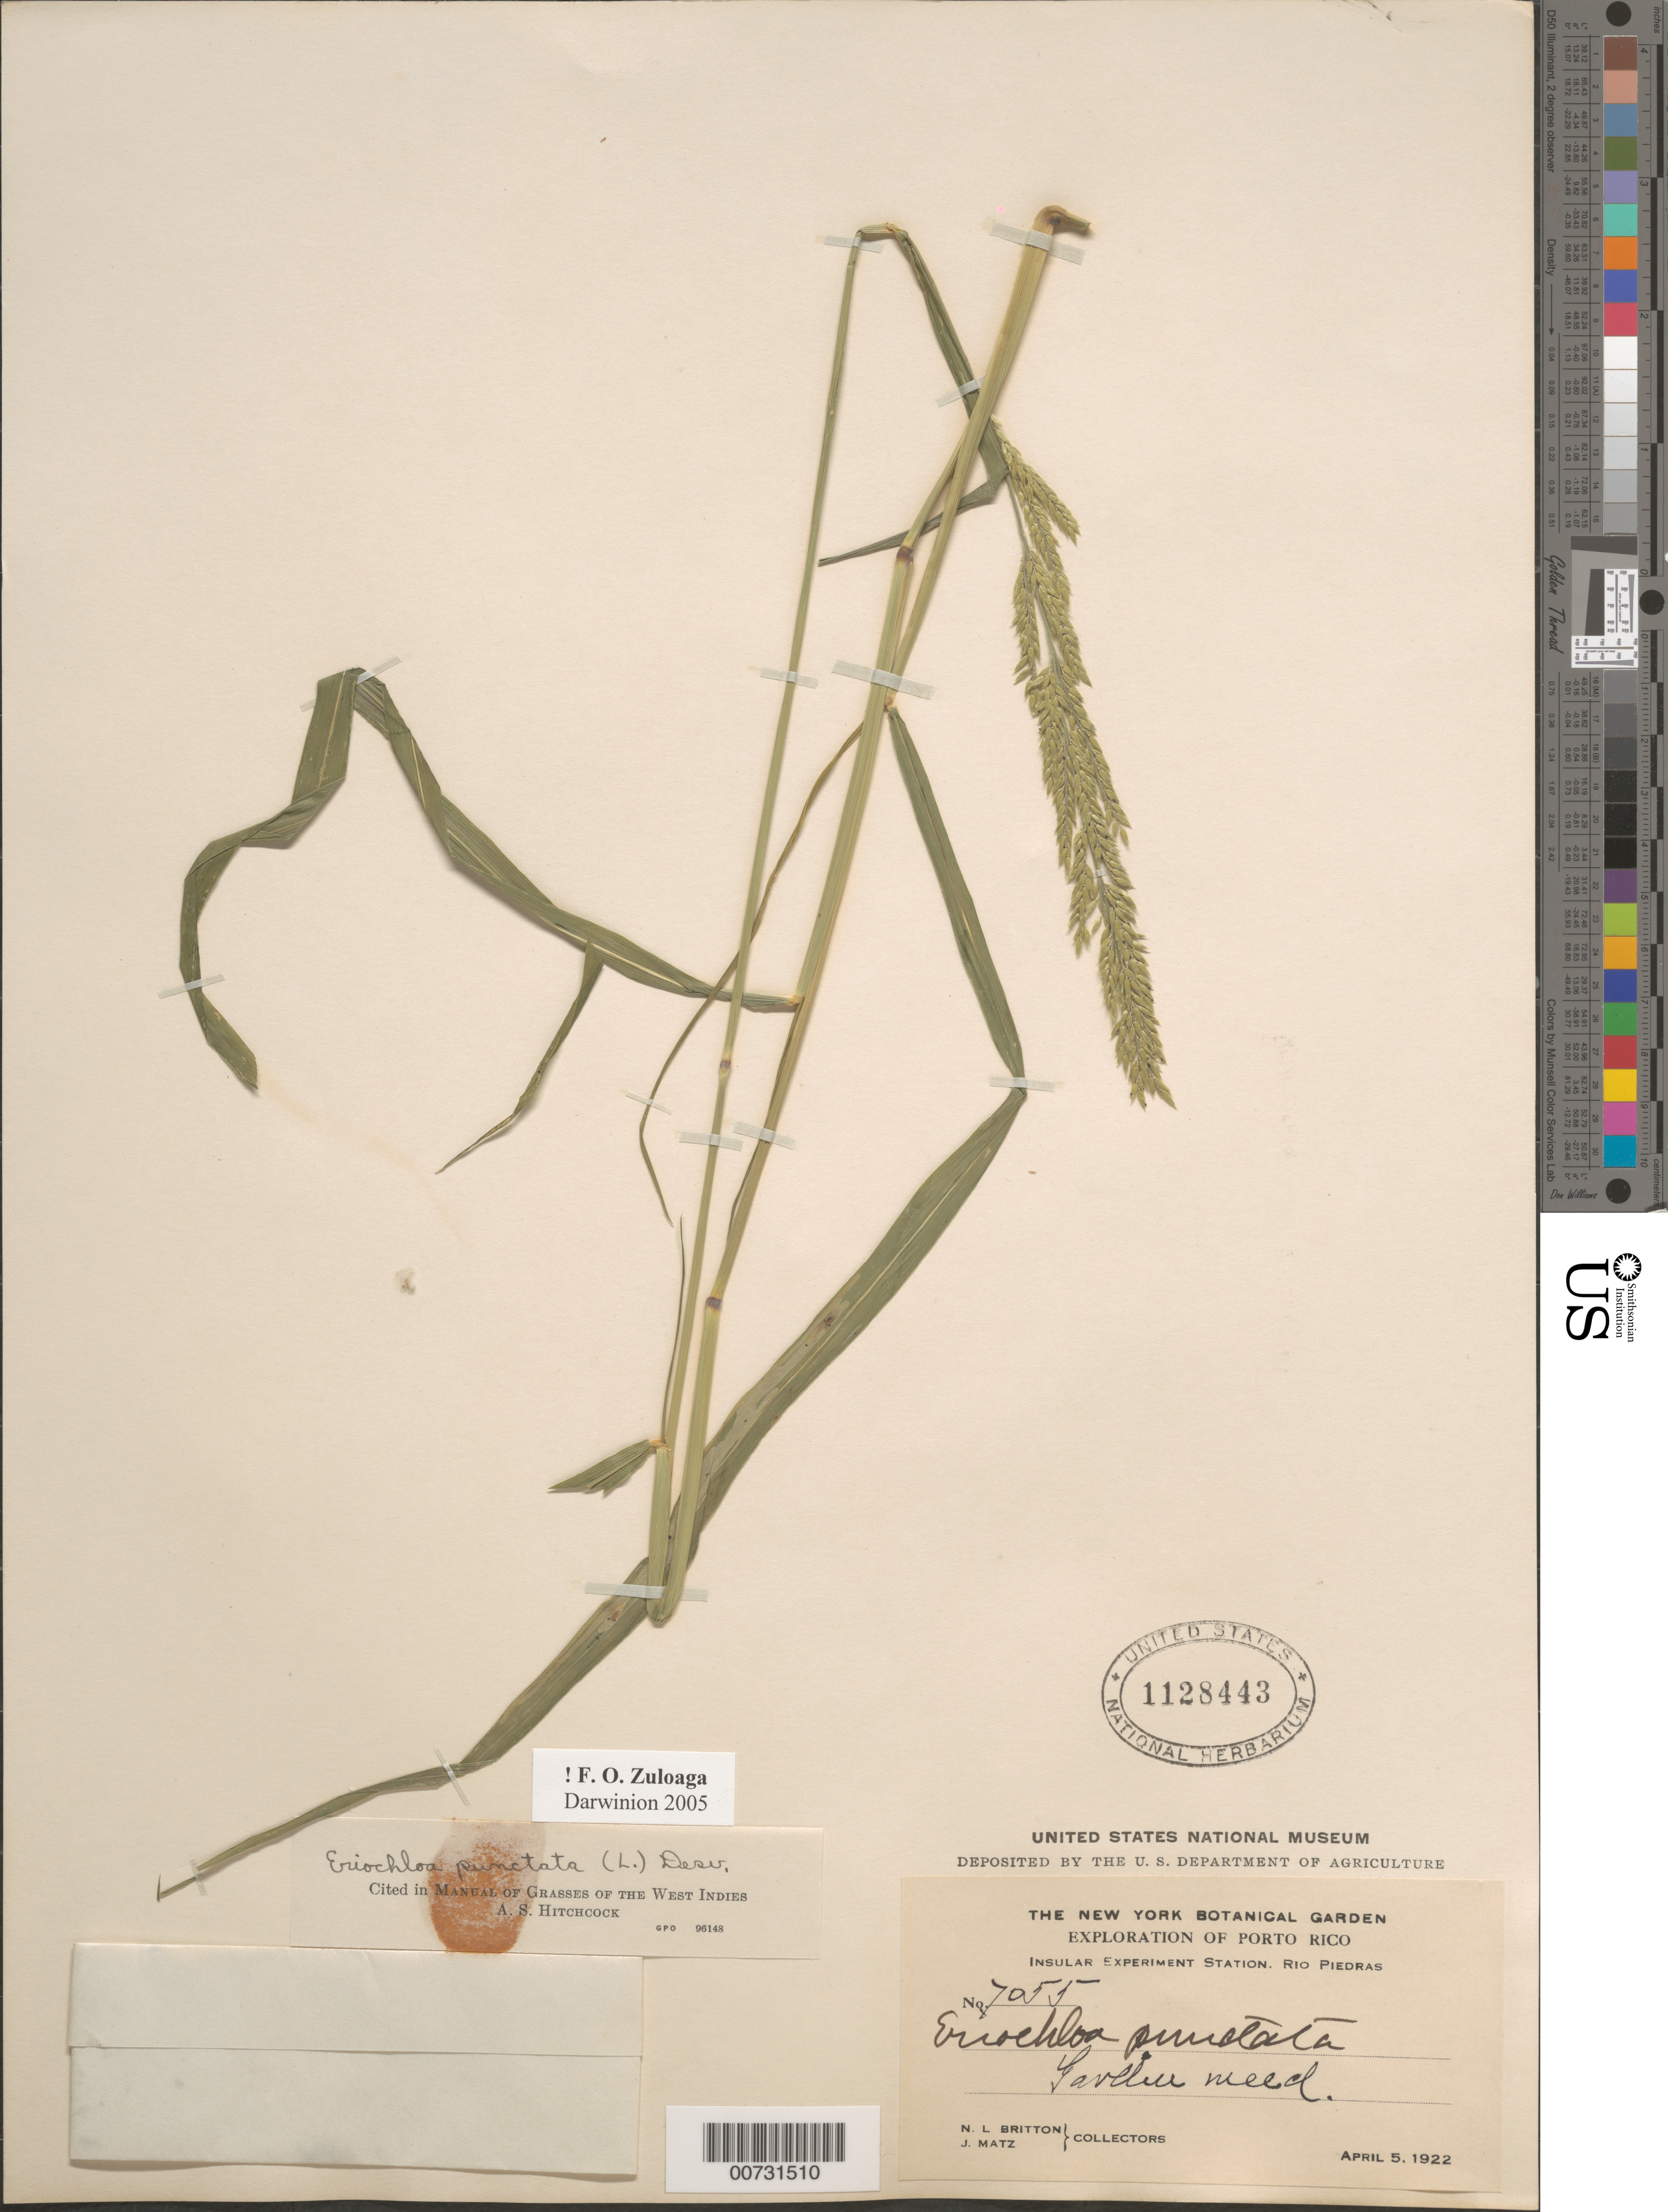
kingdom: Plantae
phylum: Tracheophyta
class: Liliopsida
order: Poales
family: Poaceae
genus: Eriochloa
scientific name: Eriochloa punctata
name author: (L.) Desv. ex Ham.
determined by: Hitchcock, Albert S.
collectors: N. Britton & J. Matz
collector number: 7055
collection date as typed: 05 Apr 1922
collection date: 1922-04-05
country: Puerto Rico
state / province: San Juan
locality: Insular Exp. Station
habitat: Garden weed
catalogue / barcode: US 1128443